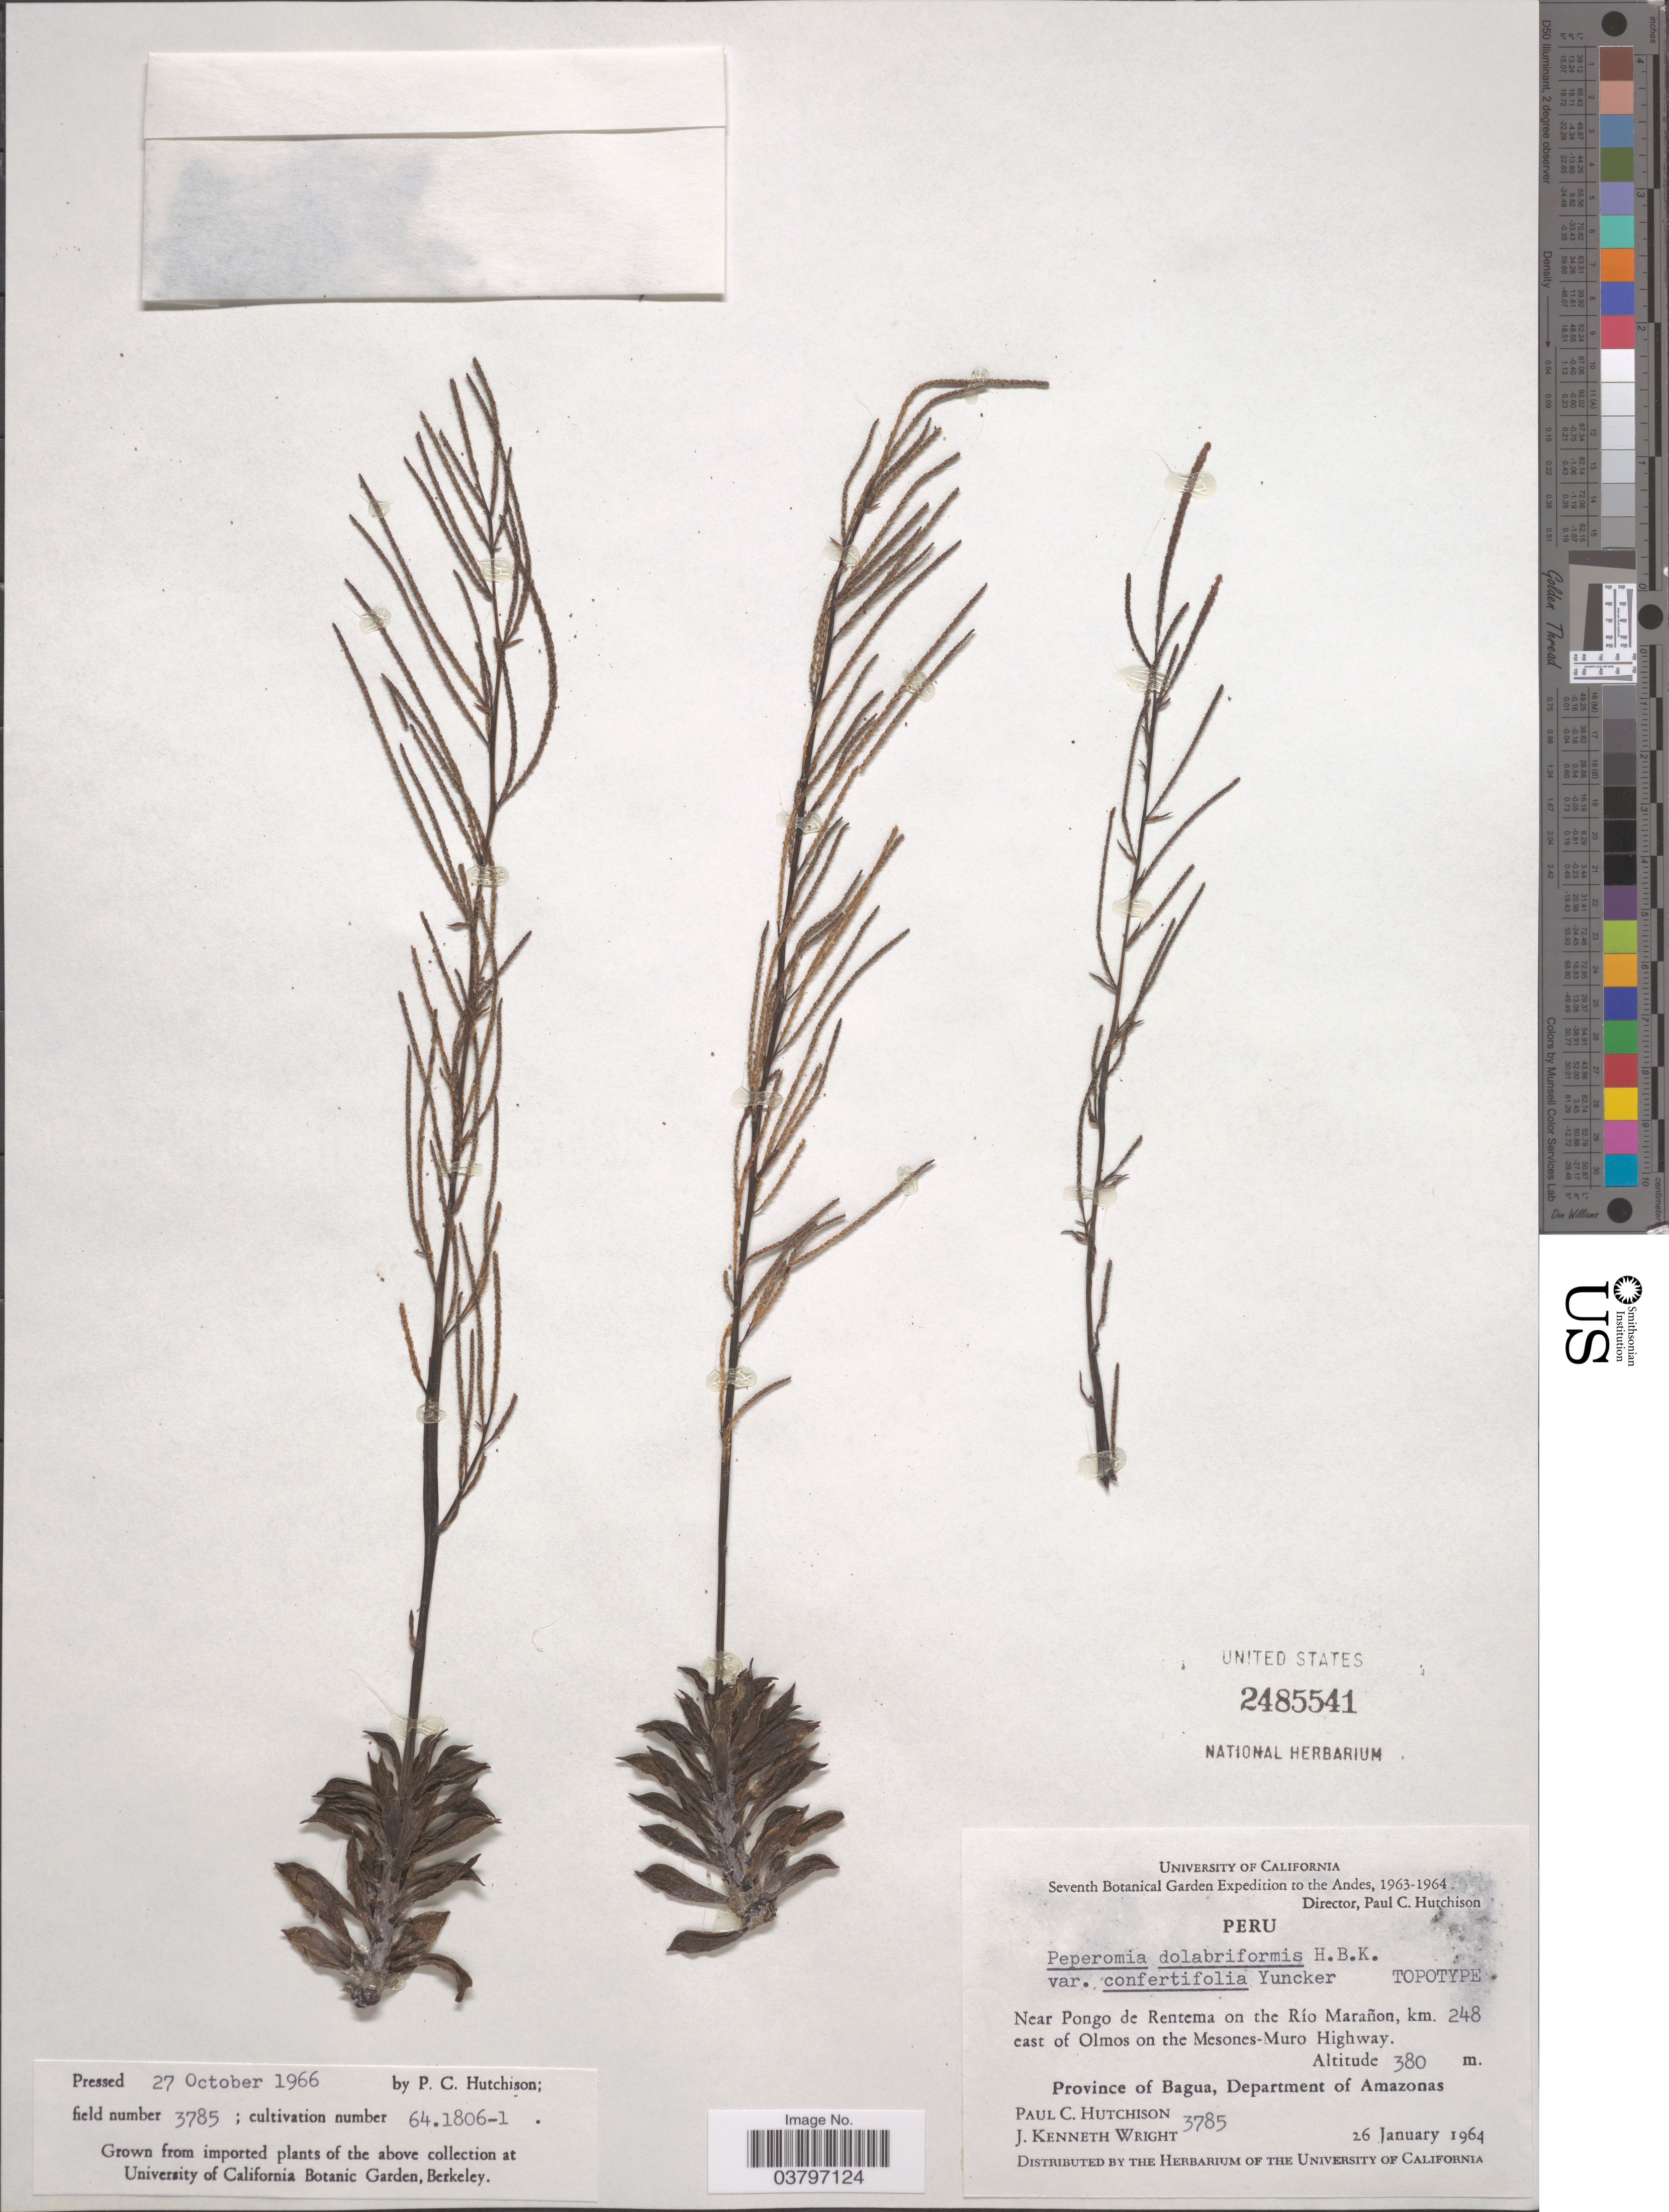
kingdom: Plantae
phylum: Tracheophyta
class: Magnoliopsida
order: Piperales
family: Piperaceae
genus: Peperomia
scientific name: Peperomia dolabriformis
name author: Kunth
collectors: P. C. Hutchison & J. K. Wright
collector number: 3785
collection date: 1964-01-26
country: Peru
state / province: Amazonas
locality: The Andes. Near Pongo de Rentema on the Río Marañon, km. 248 east of Olmos on the Mesones-Muro Highway. Province of Bagua, Department of Amazonas.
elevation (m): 380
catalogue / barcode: US 2485541